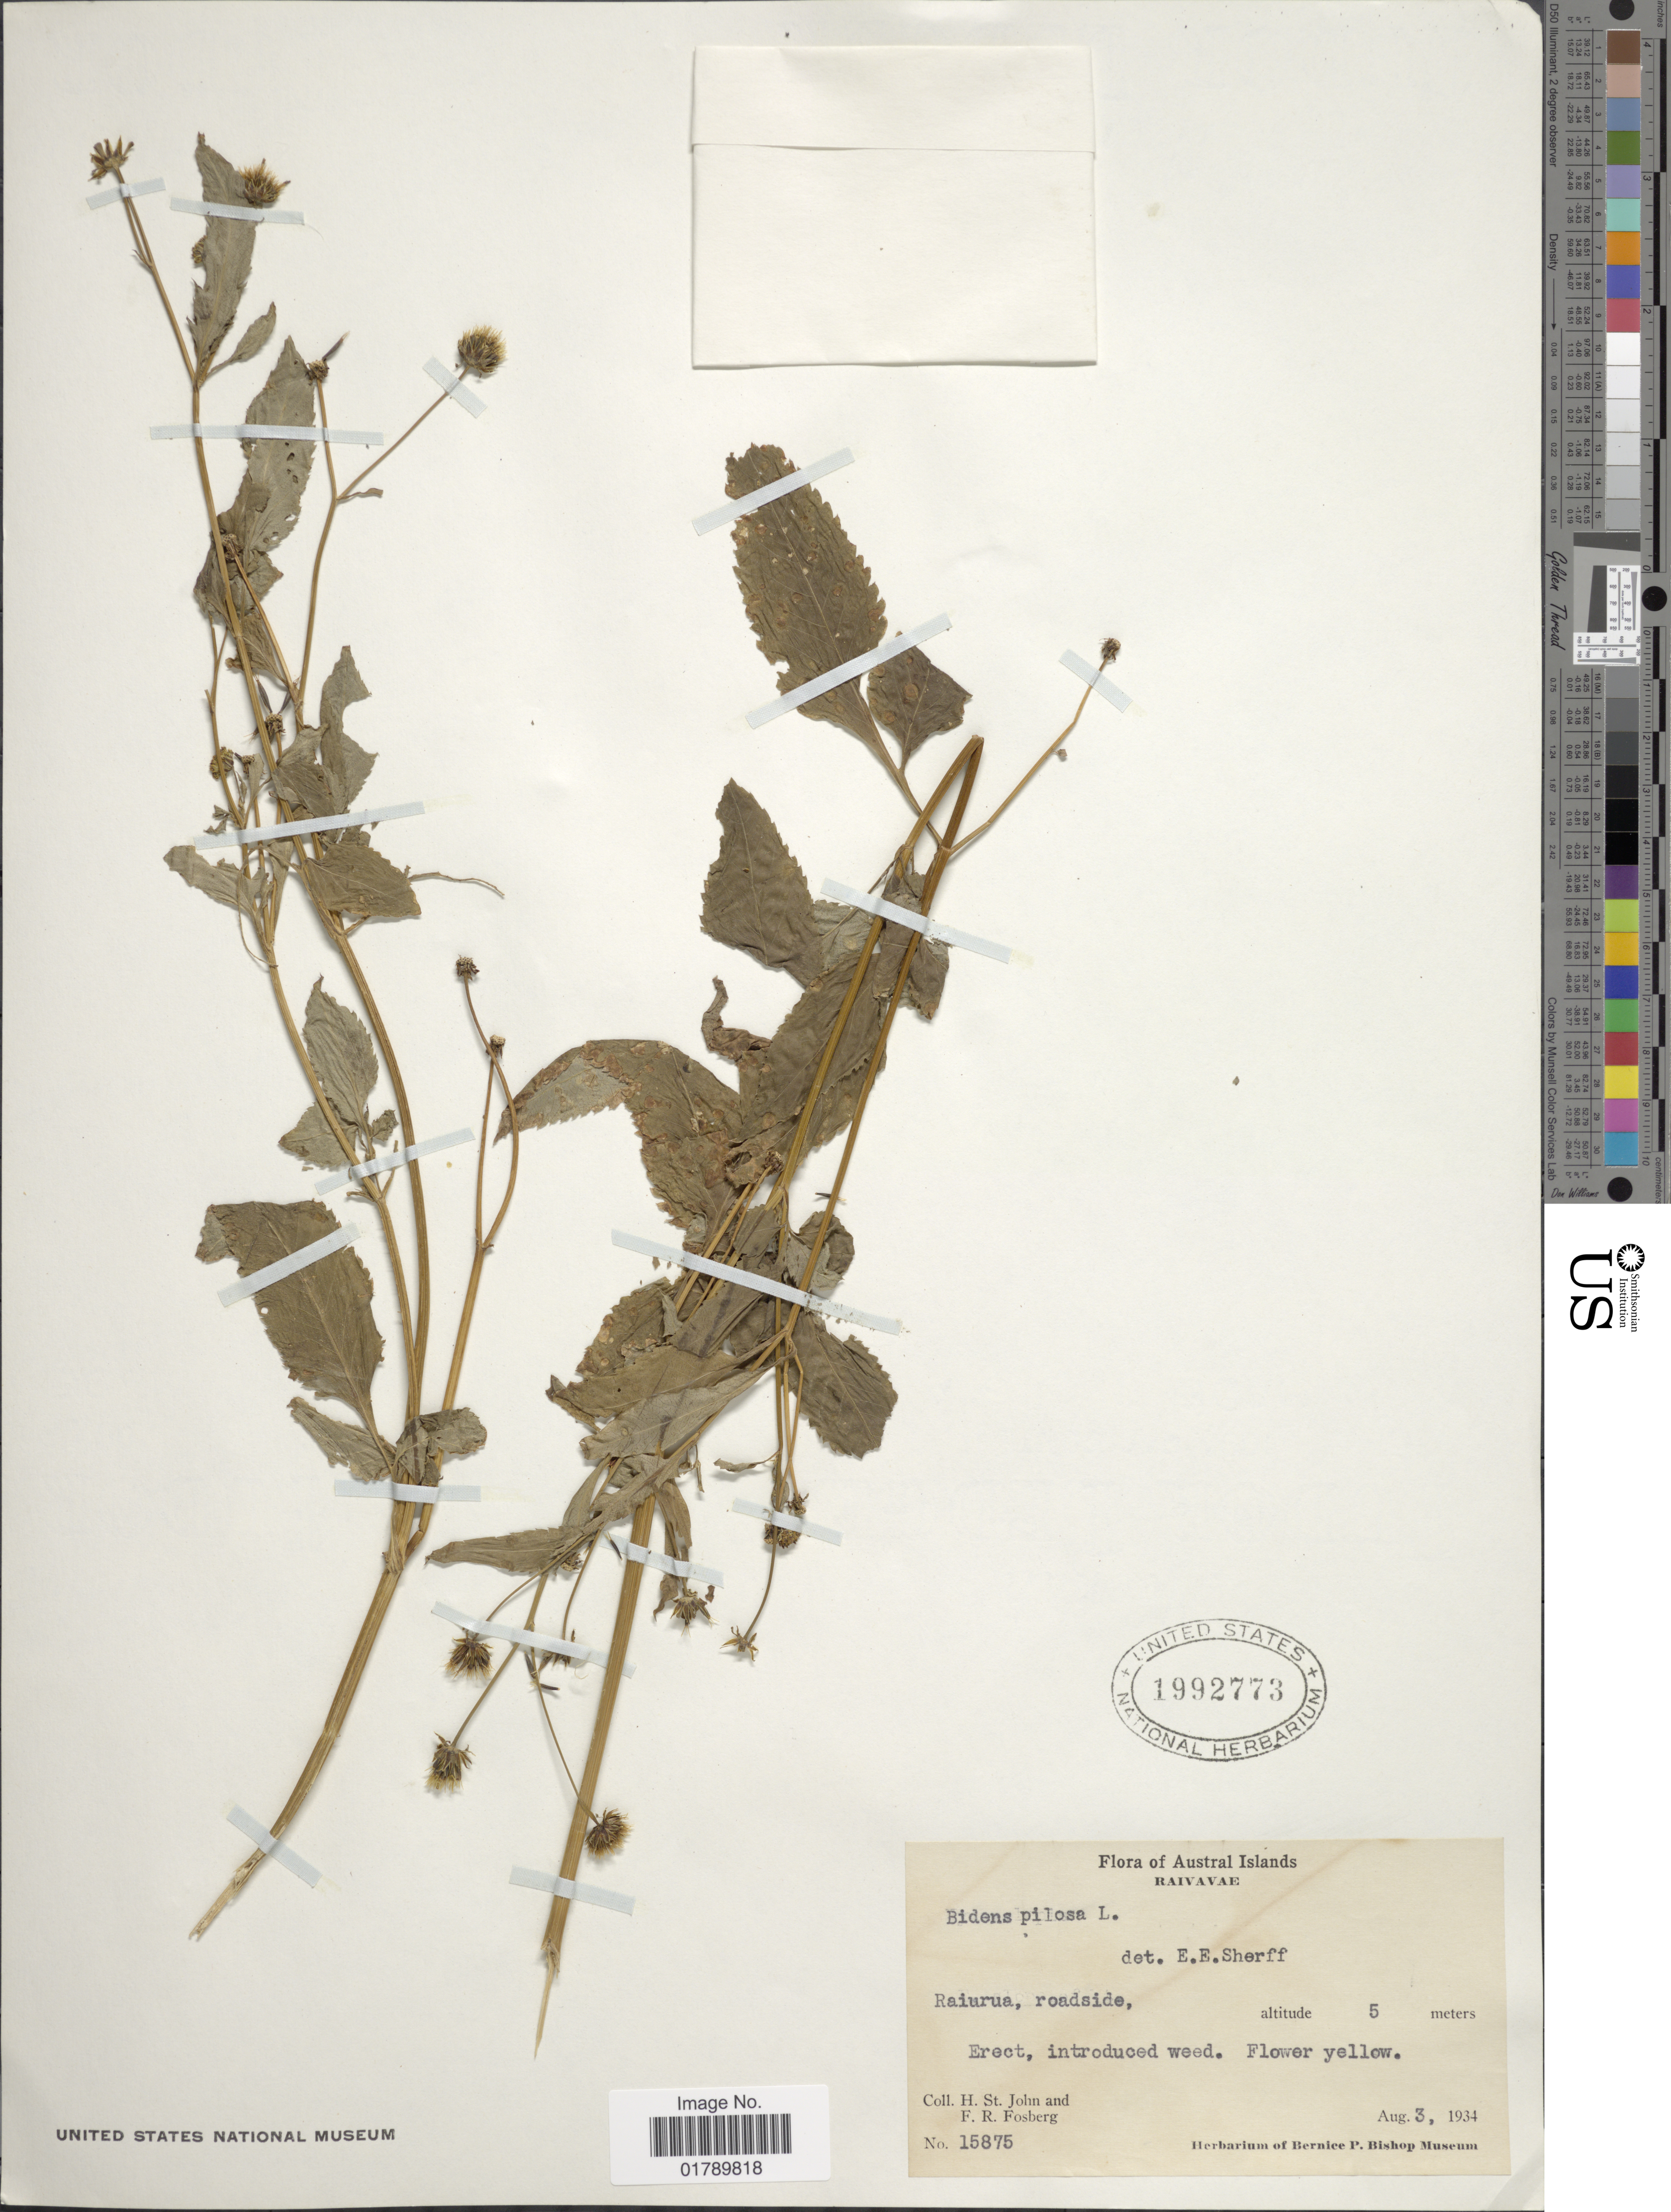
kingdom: Plantae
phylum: Tracheophyta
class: Magnoliopsida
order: Asterales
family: Asteraceae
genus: Bidens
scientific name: Bidens pilosa var. pilosa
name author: L.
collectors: H. St. John & F. R. Fosberg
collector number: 15875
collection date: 1934-08-03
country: French Polynesia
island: Raivavae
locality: Austral Islands. Raivavae. Raiurua, roadside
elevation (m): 5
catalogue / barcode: US 1992773